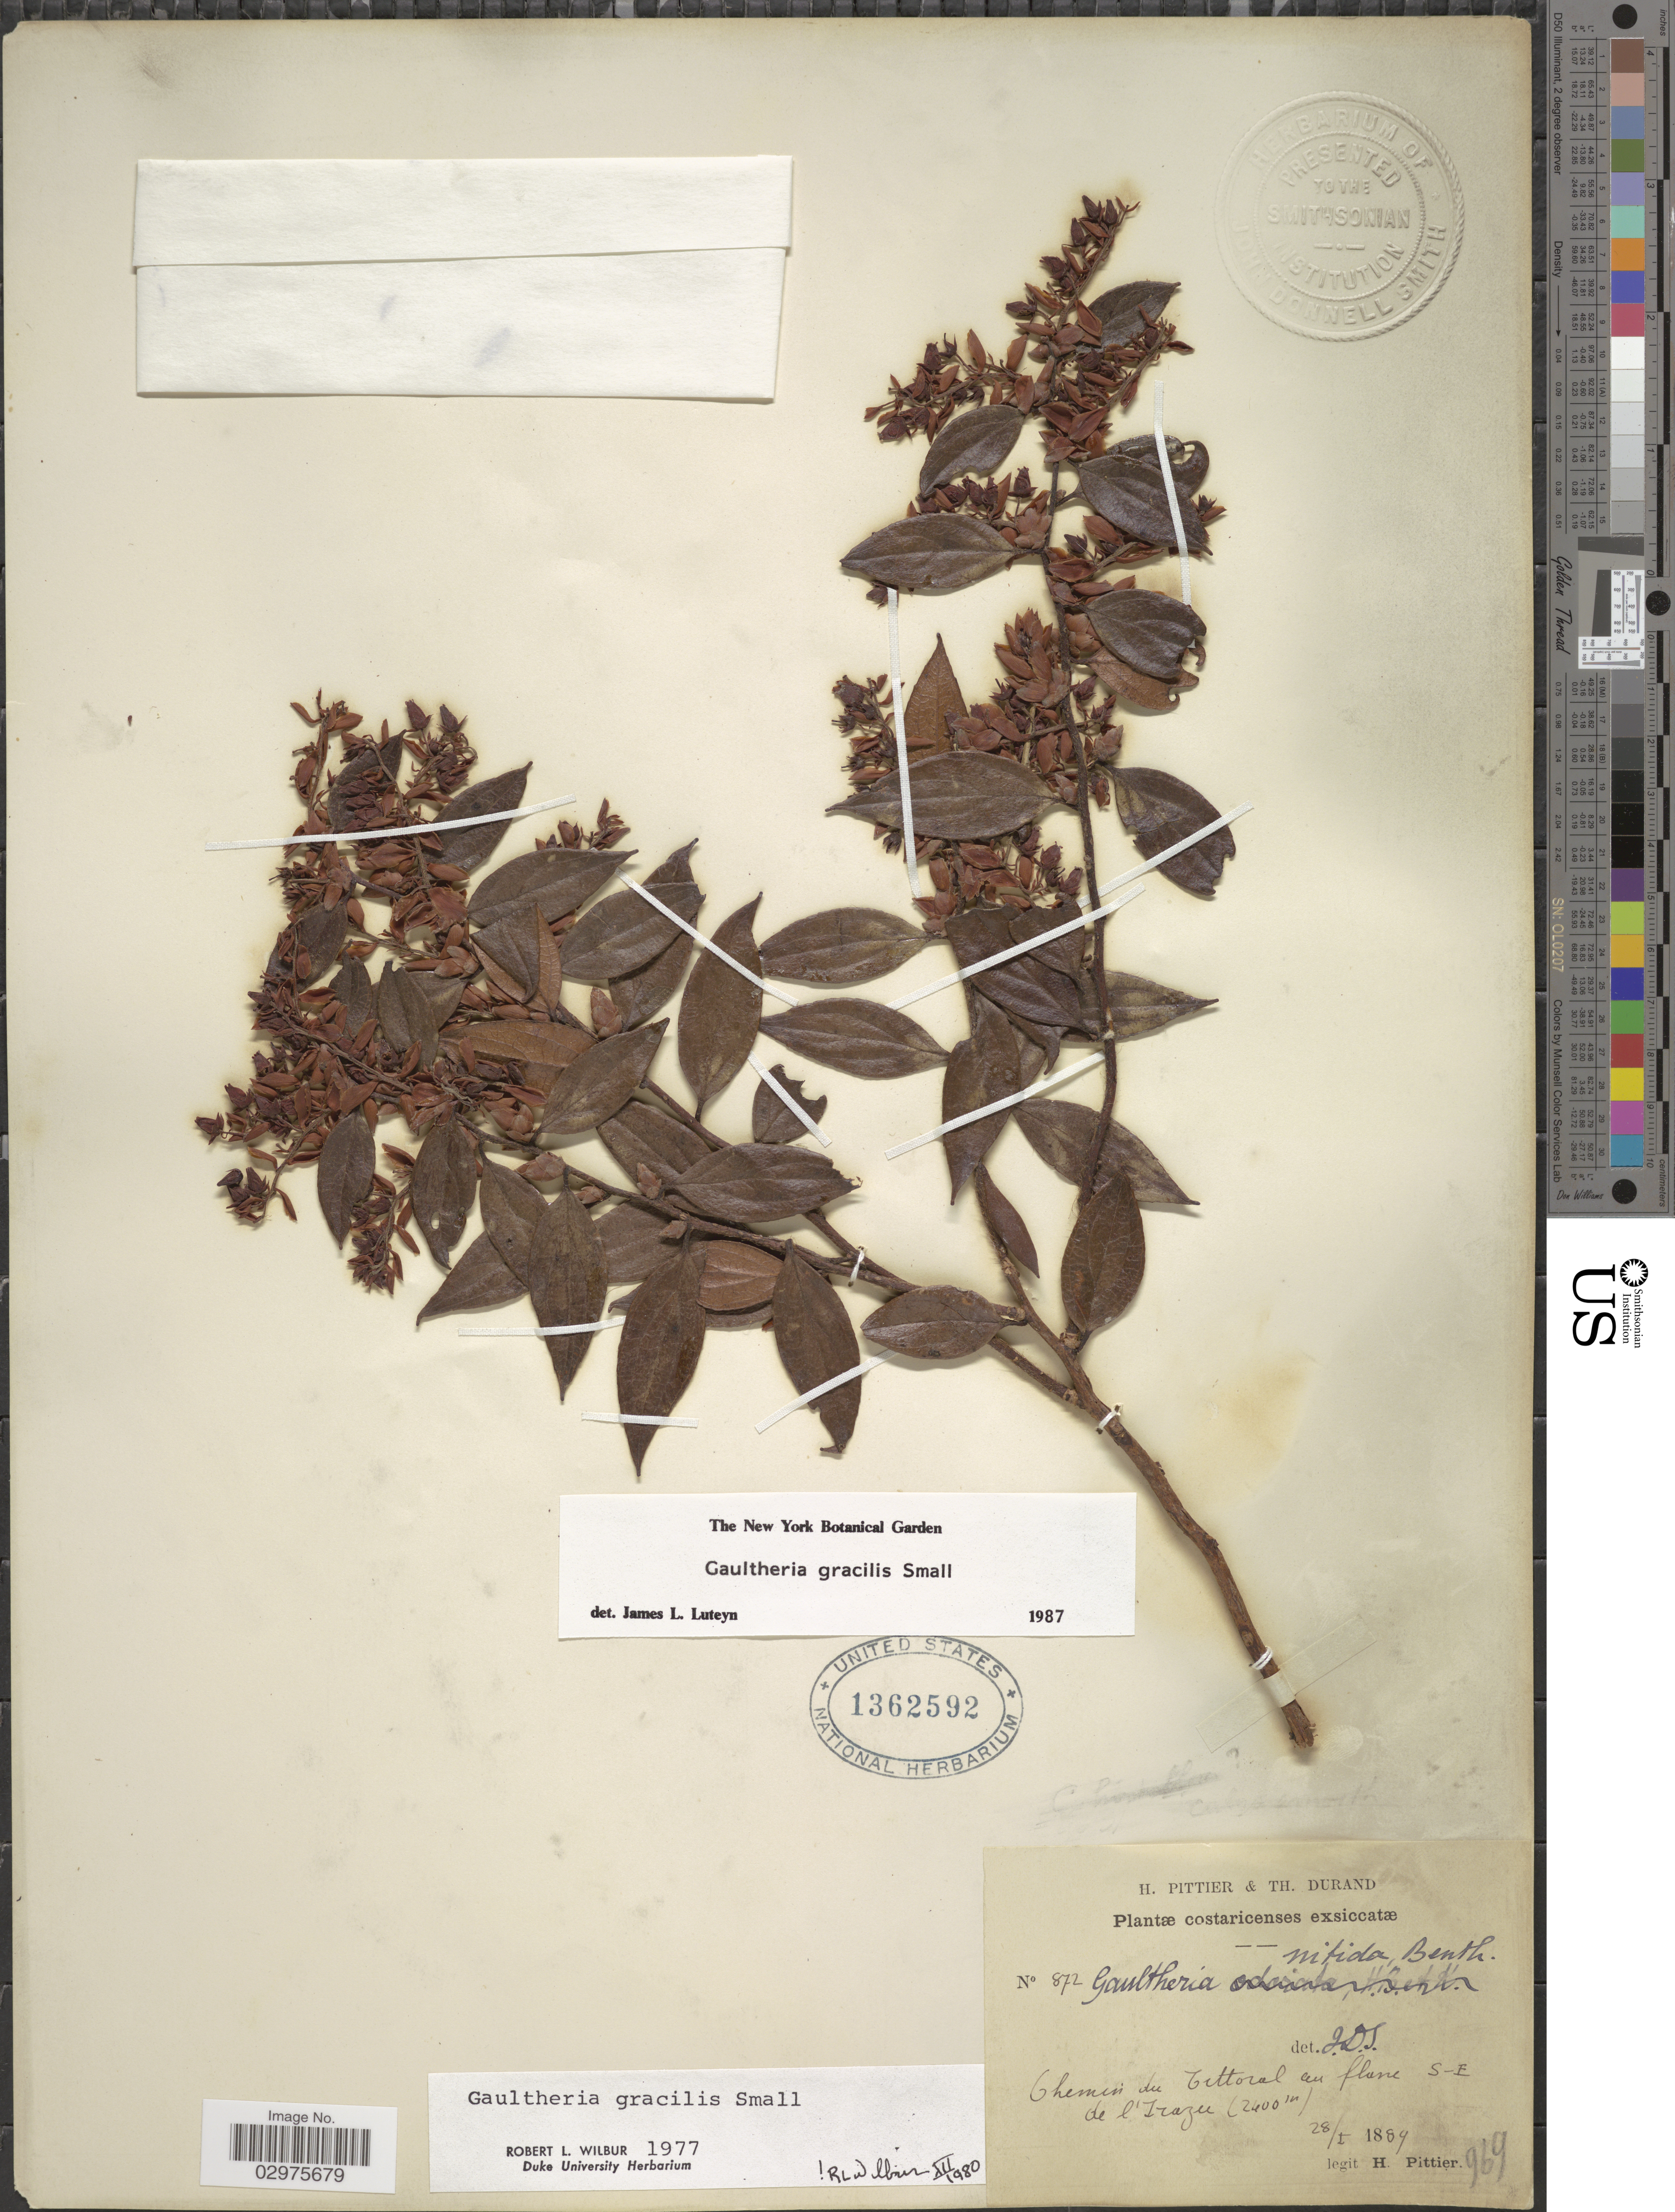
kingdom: Plantae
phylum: Tracheophyta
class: Magnoliopsida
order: Ericales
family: Ericaceae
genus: Gaultheria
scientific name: Gaultheria gracilis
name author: Small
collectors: H. F. Pittier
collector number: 872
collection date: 1889-01-28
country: Costa Rica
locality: Chemin du littoral au flanc S.E. de l'Irazu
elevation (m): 2400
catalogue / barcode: US 1362592